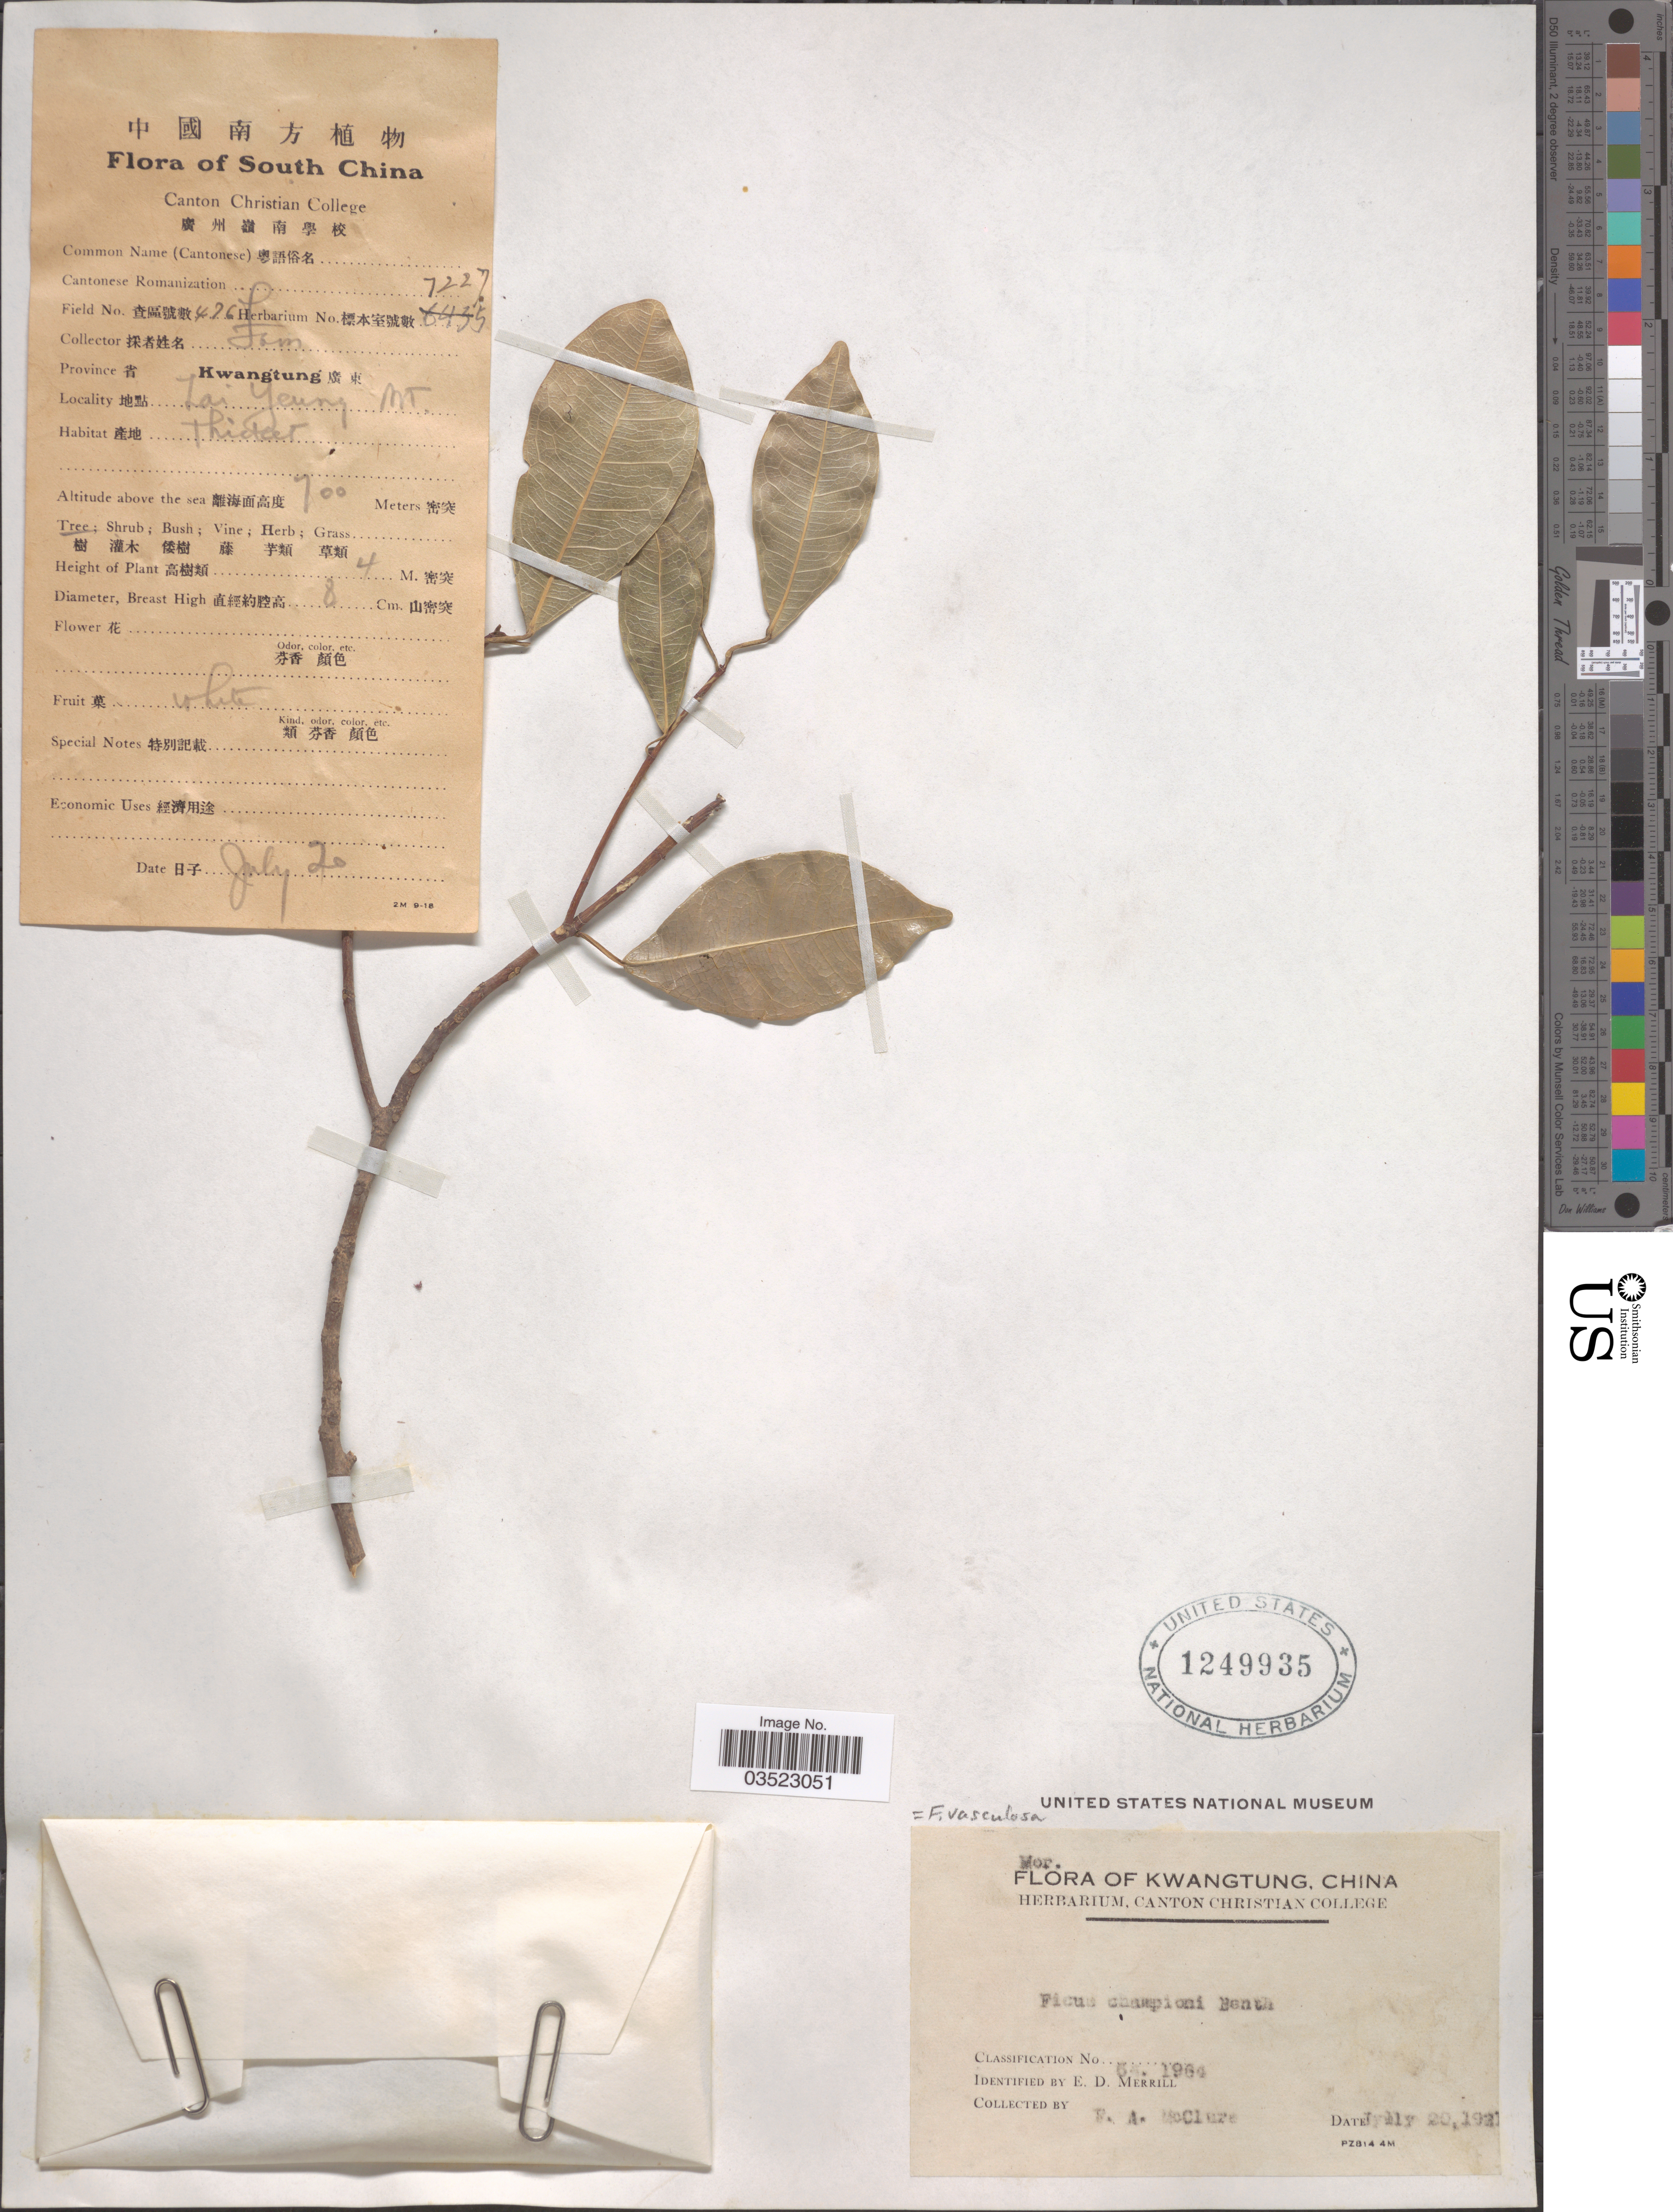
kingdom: Plantae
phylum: Tracheophyta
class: Magnoliopsida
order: Rosales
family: Moraceae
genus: Ficus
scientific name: Ficus vasculosa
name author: Wall. ex Miq.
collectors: F. A. McClure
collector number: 476/7227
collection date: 1931-07-20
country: China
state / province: Guangdong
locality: South China. Province [Foreign script] Kwangtung [Foreign script]. Lai Yeung Mt.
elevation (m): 700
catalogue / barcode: US 1249935